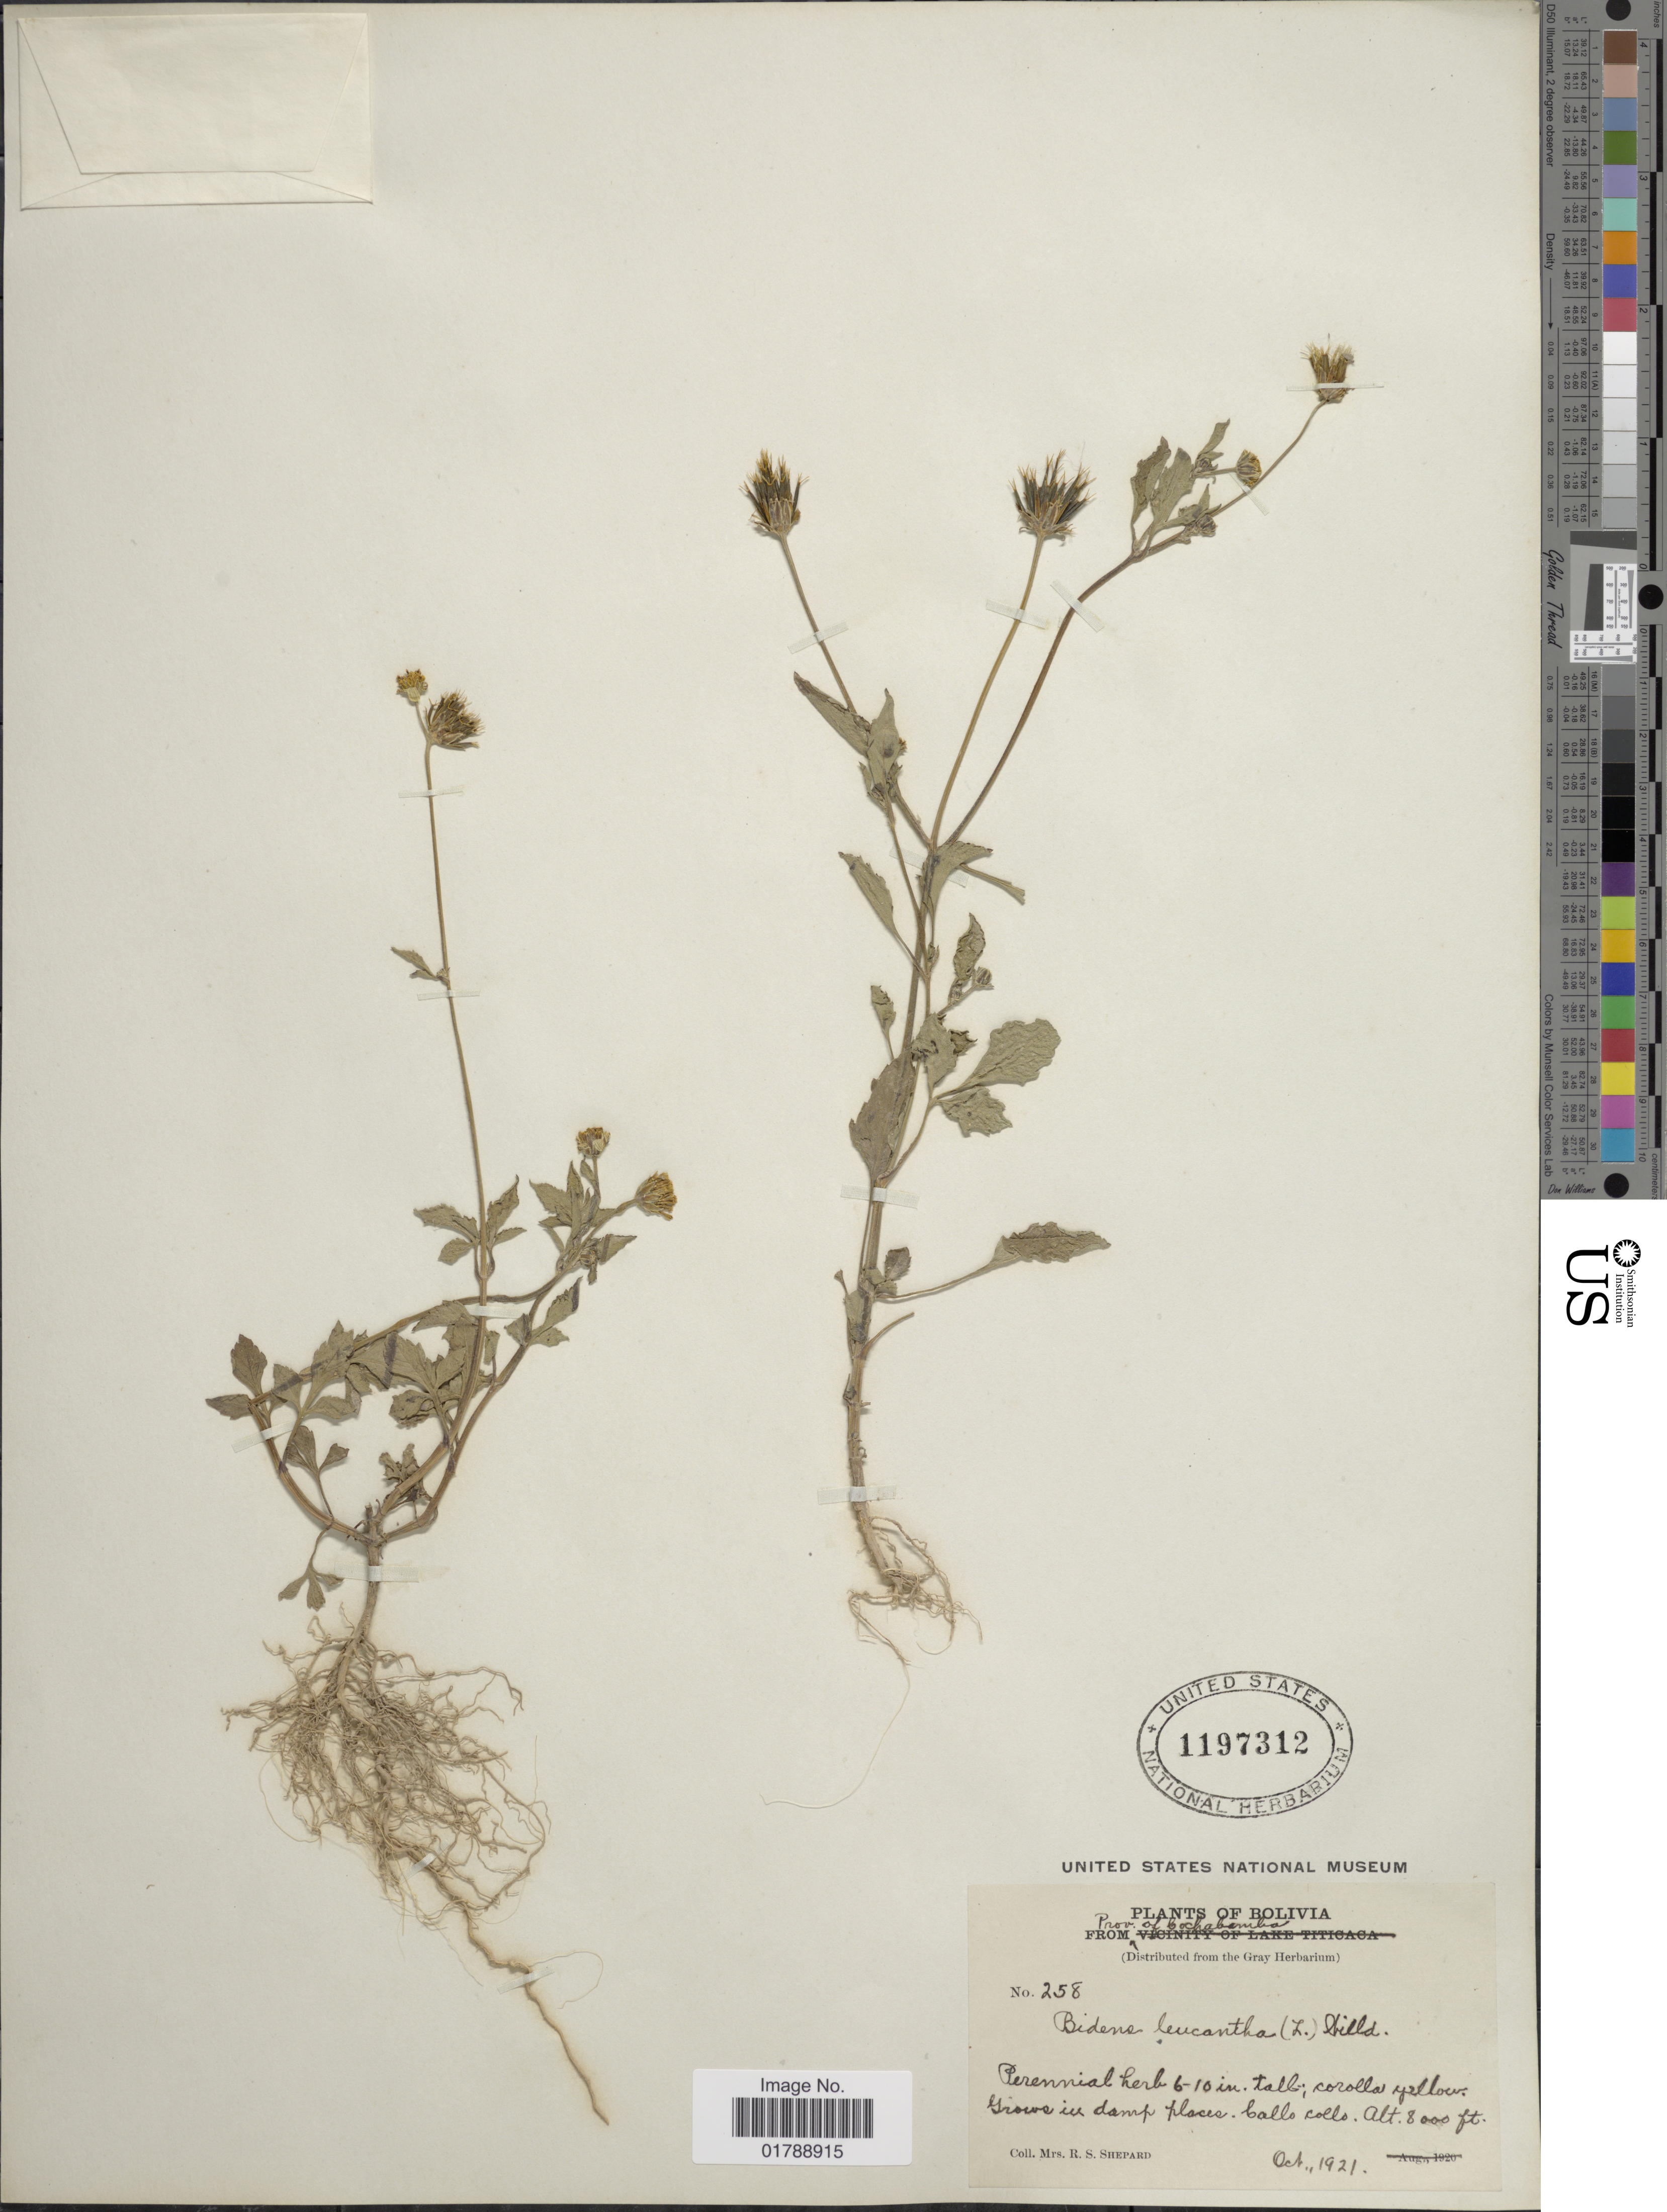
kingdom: Plantae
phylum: Tracheophyta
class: Magnoliopsida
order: Asterales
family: Asteraceae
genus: Bidens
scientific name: Bidens pilosa var. radiata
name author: (Sch. Bip.) J.A. Schmidt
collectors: R. Shepard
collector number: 258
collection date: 1921-10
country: Bolivia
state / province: Cochabamba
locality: Callo collo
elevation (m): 2438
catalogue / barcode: US 1197312